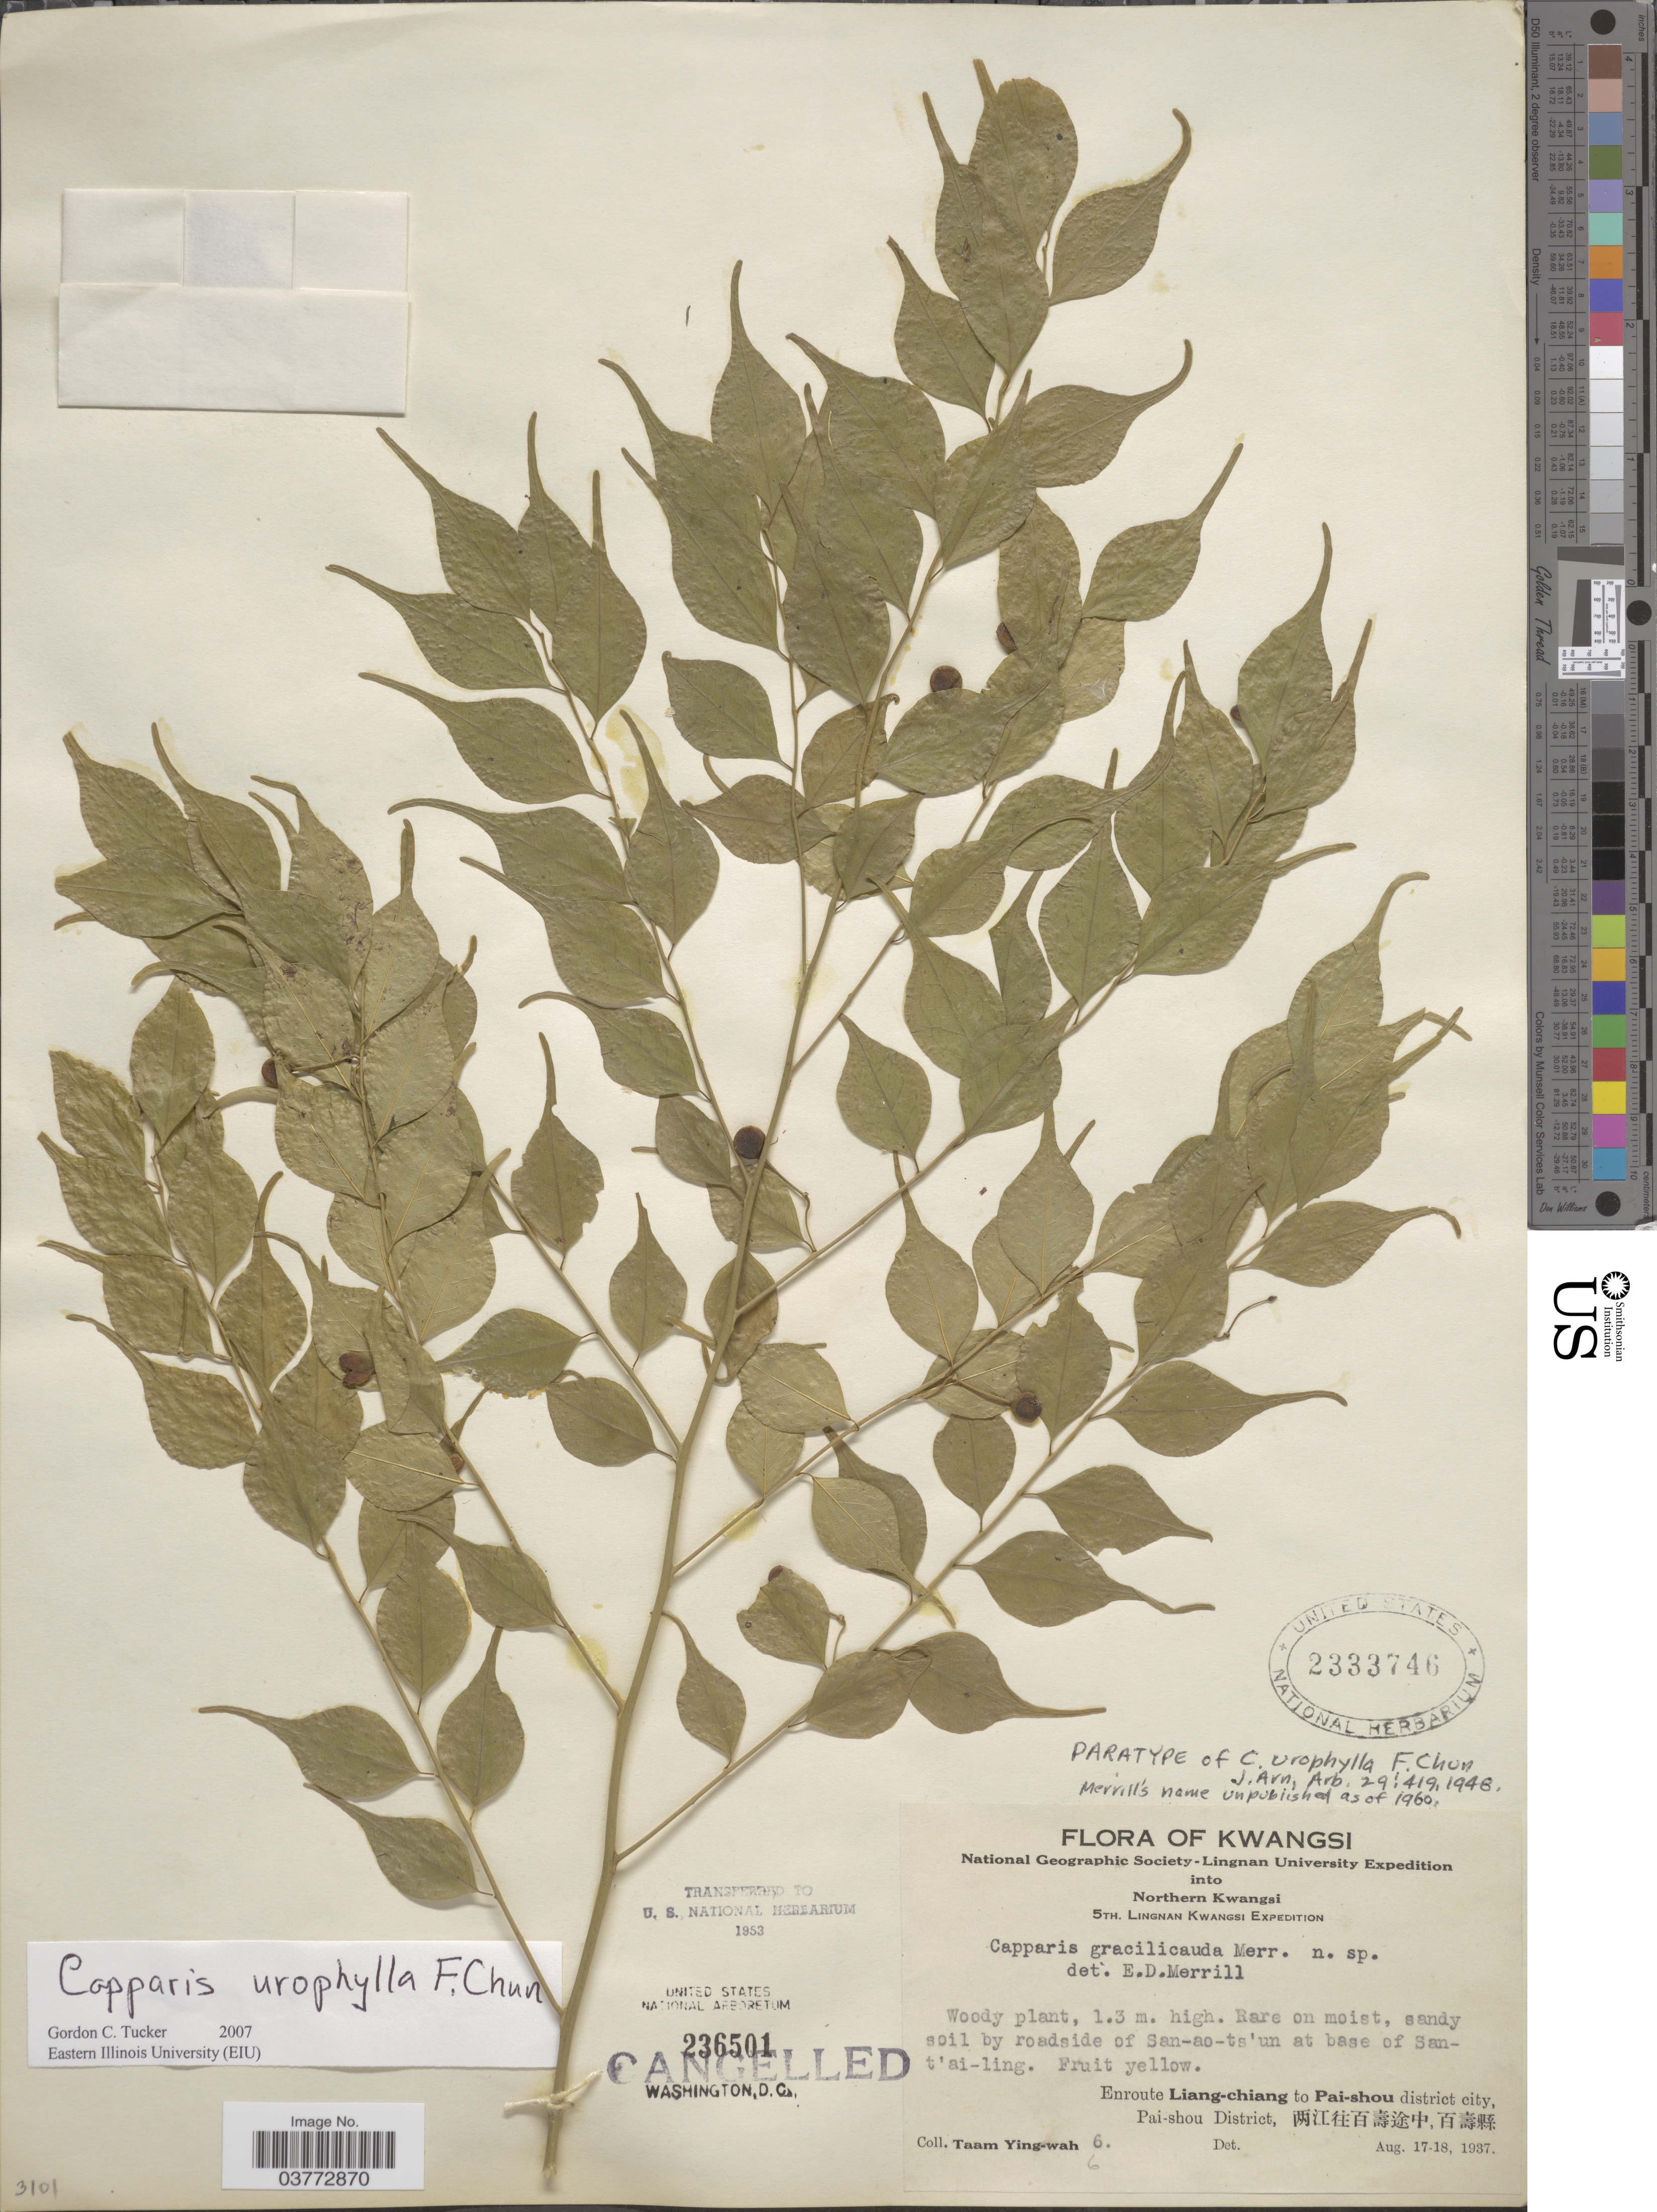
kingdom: Plantae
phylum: Tracheophyta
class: Magnoliopsida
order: Brassicales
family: Capparaceae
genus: Capparis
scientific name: Capparis urophylla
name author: F. Chun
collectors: Y. W. Taam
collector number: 6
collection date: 1937-08-17/1937-08-18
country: China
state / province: Guangxi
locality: Northern Kwangsi. Enroute Liang-chiang to Pai-shou district city, Pai-shou District, X.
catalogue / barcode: US 2333746